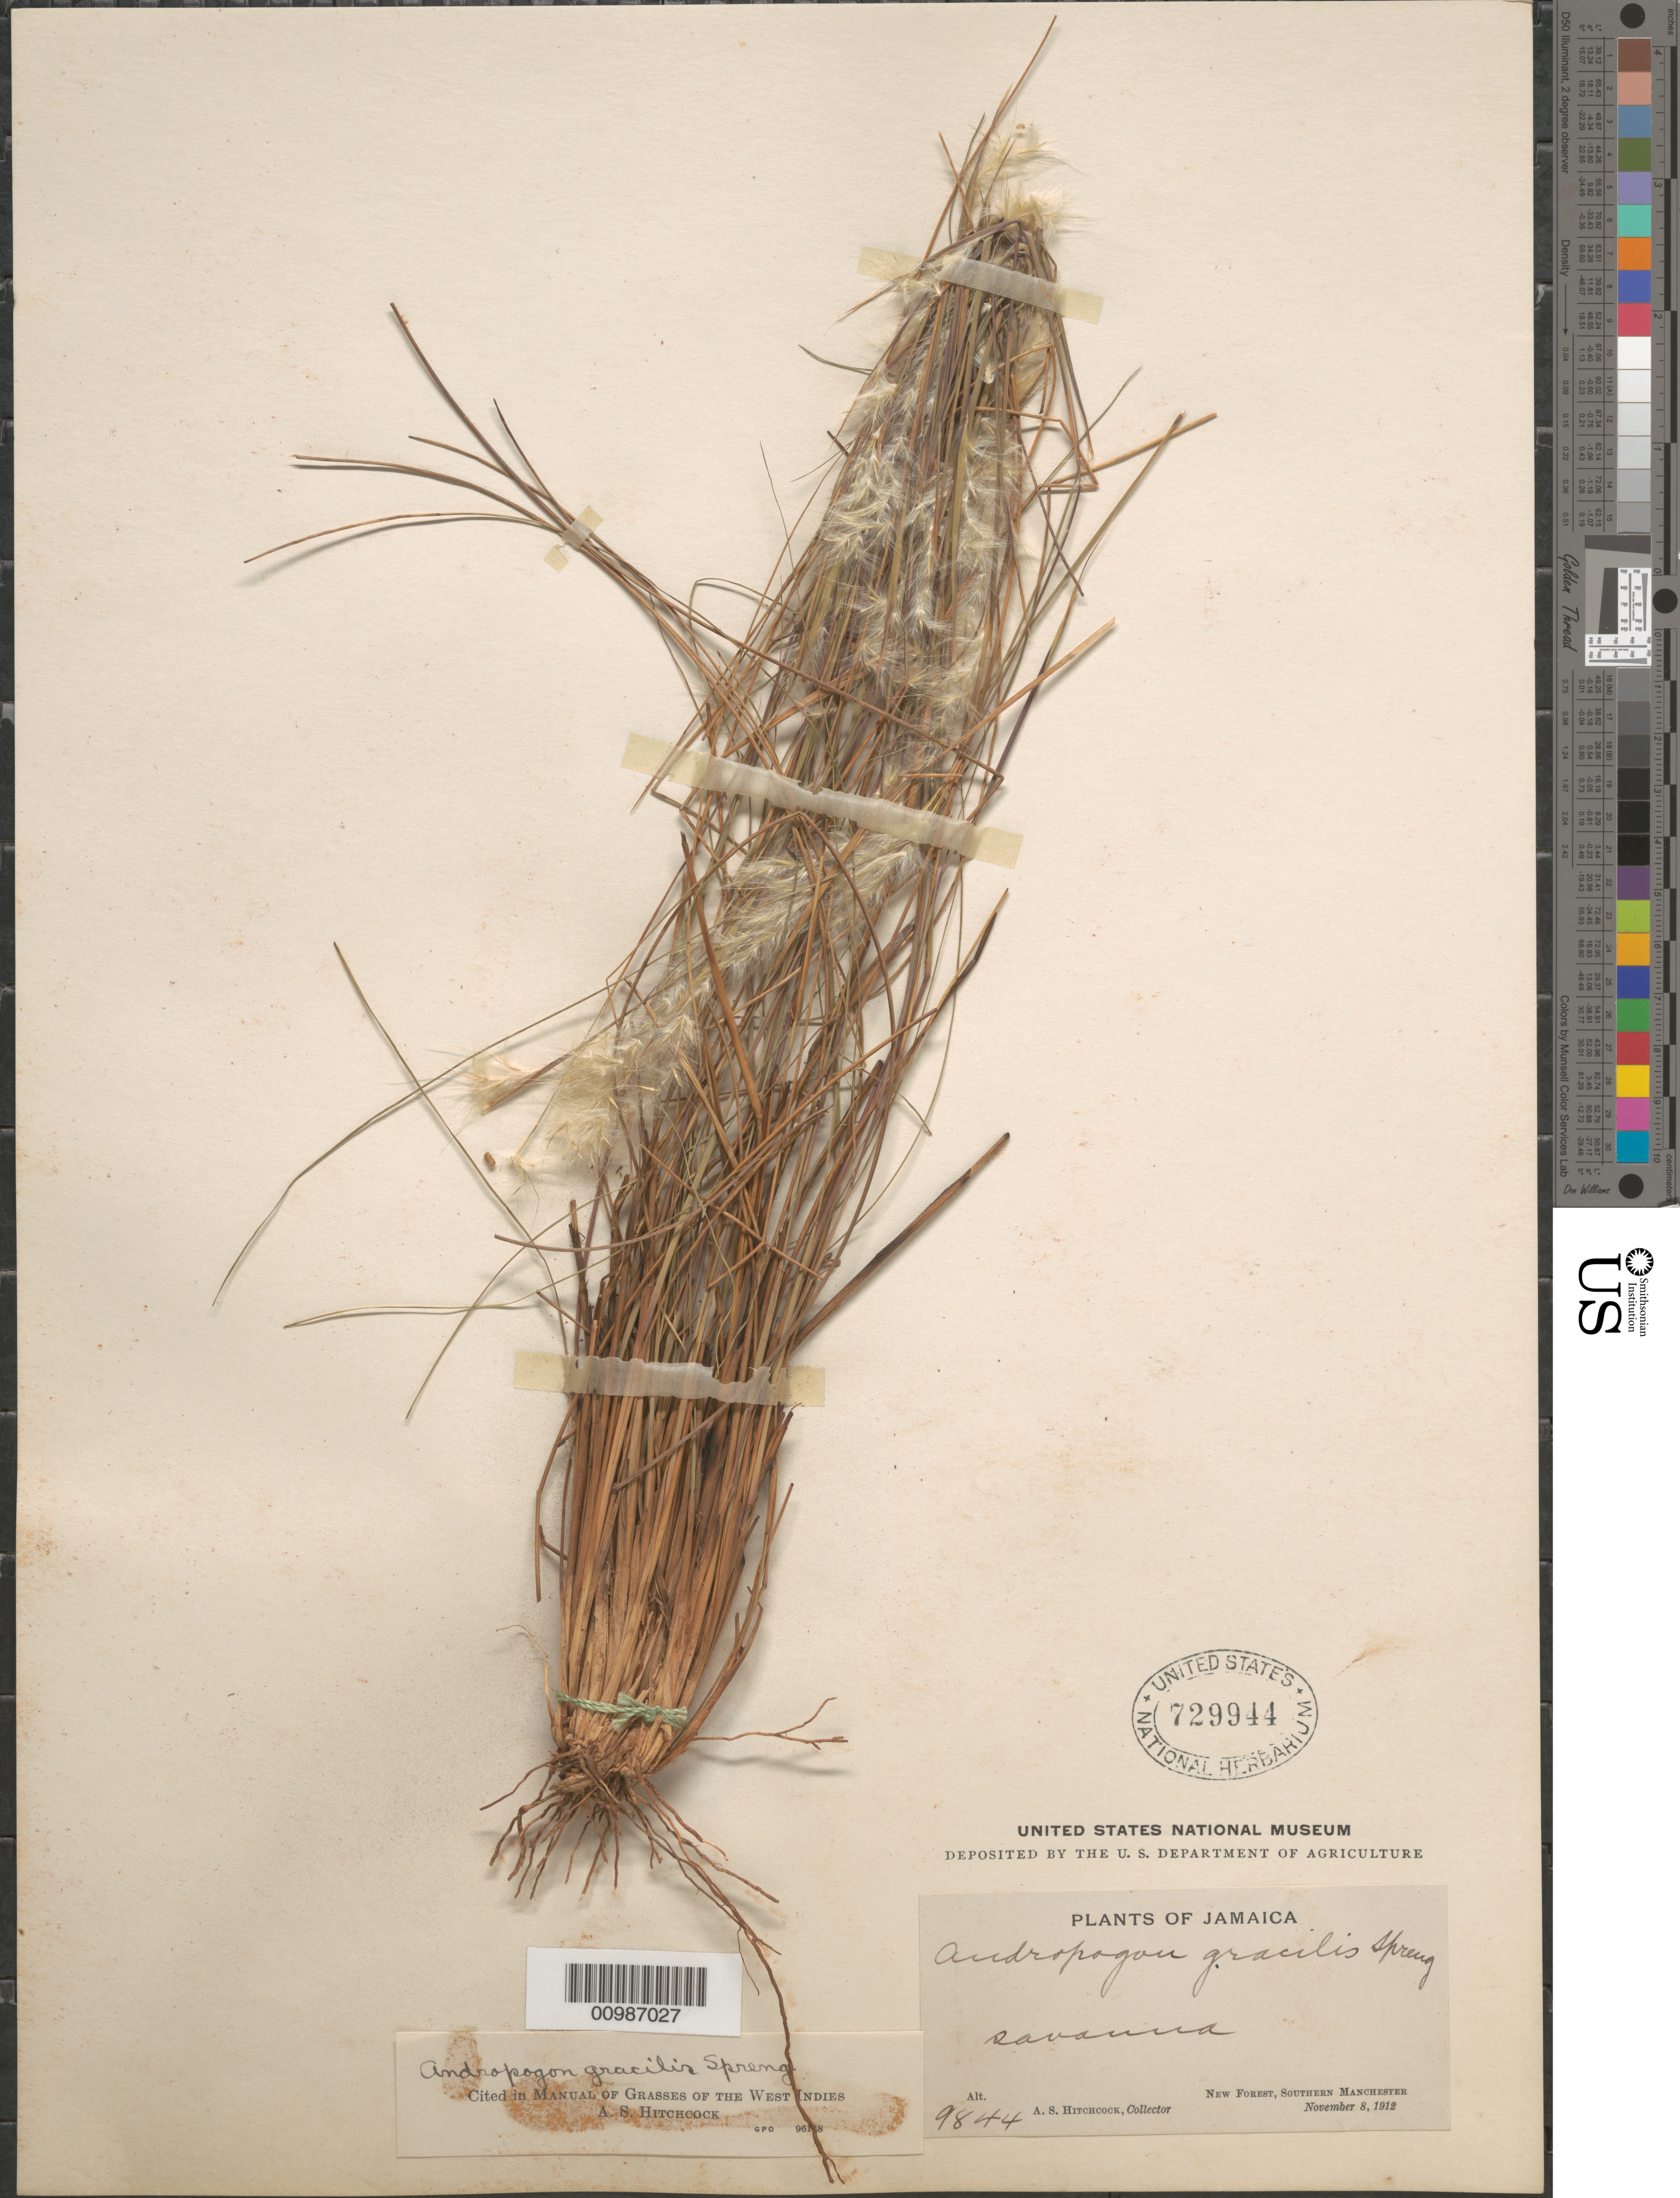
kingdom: Plantae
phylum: Tracheophyta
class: Liliopsida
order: Poales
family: Poaceae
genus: Andropogon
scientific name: Andropogon gracilis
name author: Spreng.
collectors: A. S. Hitchcock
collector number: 9844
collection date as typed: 08 Nov 1912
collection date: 1912-11-08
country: Jamaica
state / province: Manchester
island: Jamaica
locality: New Forest, Southern Manchester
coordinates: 0 N, 0 E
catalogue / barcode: US 729944